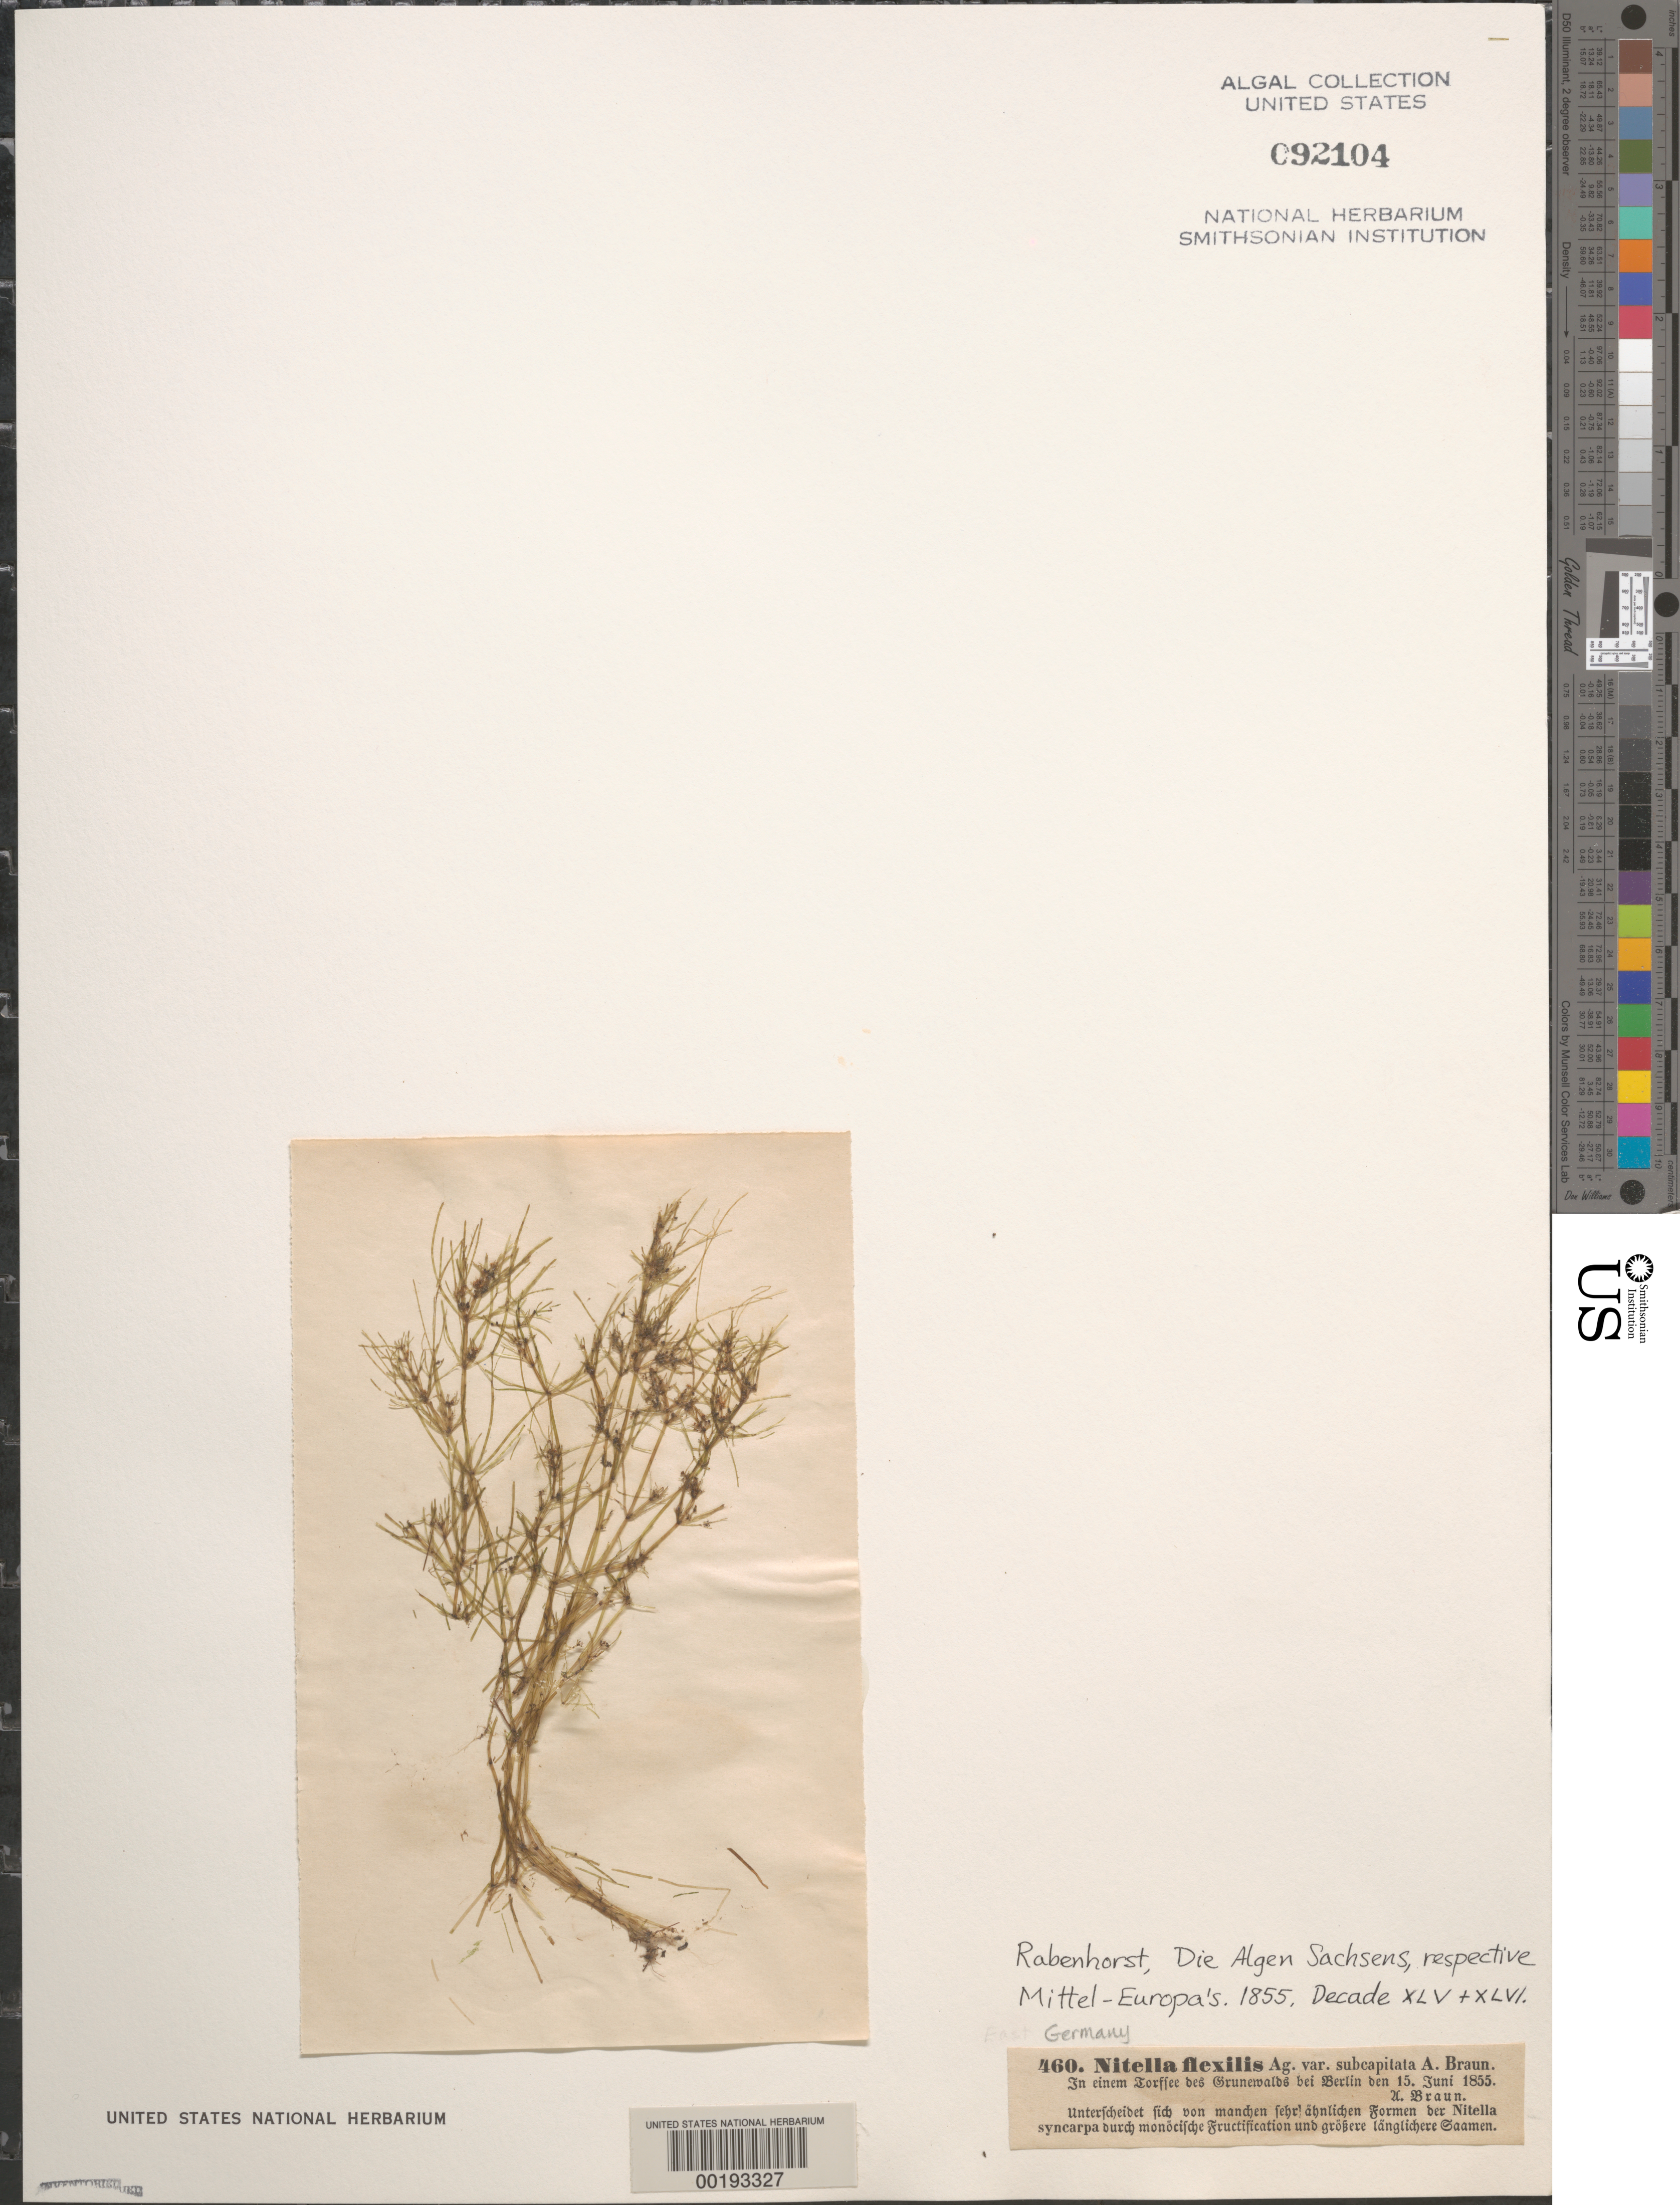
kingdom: Plantae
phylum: Charophyta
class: Charophyceae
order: Charales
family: Characeae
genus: Nitella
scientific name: Nitella flexilis var. subcapitata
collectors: A. Braun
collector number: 460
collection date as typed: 15 Jun 1855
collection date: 1855-06-15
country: Germany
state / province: Berlin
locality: Grunewald, near berlin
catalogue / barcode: US 92104